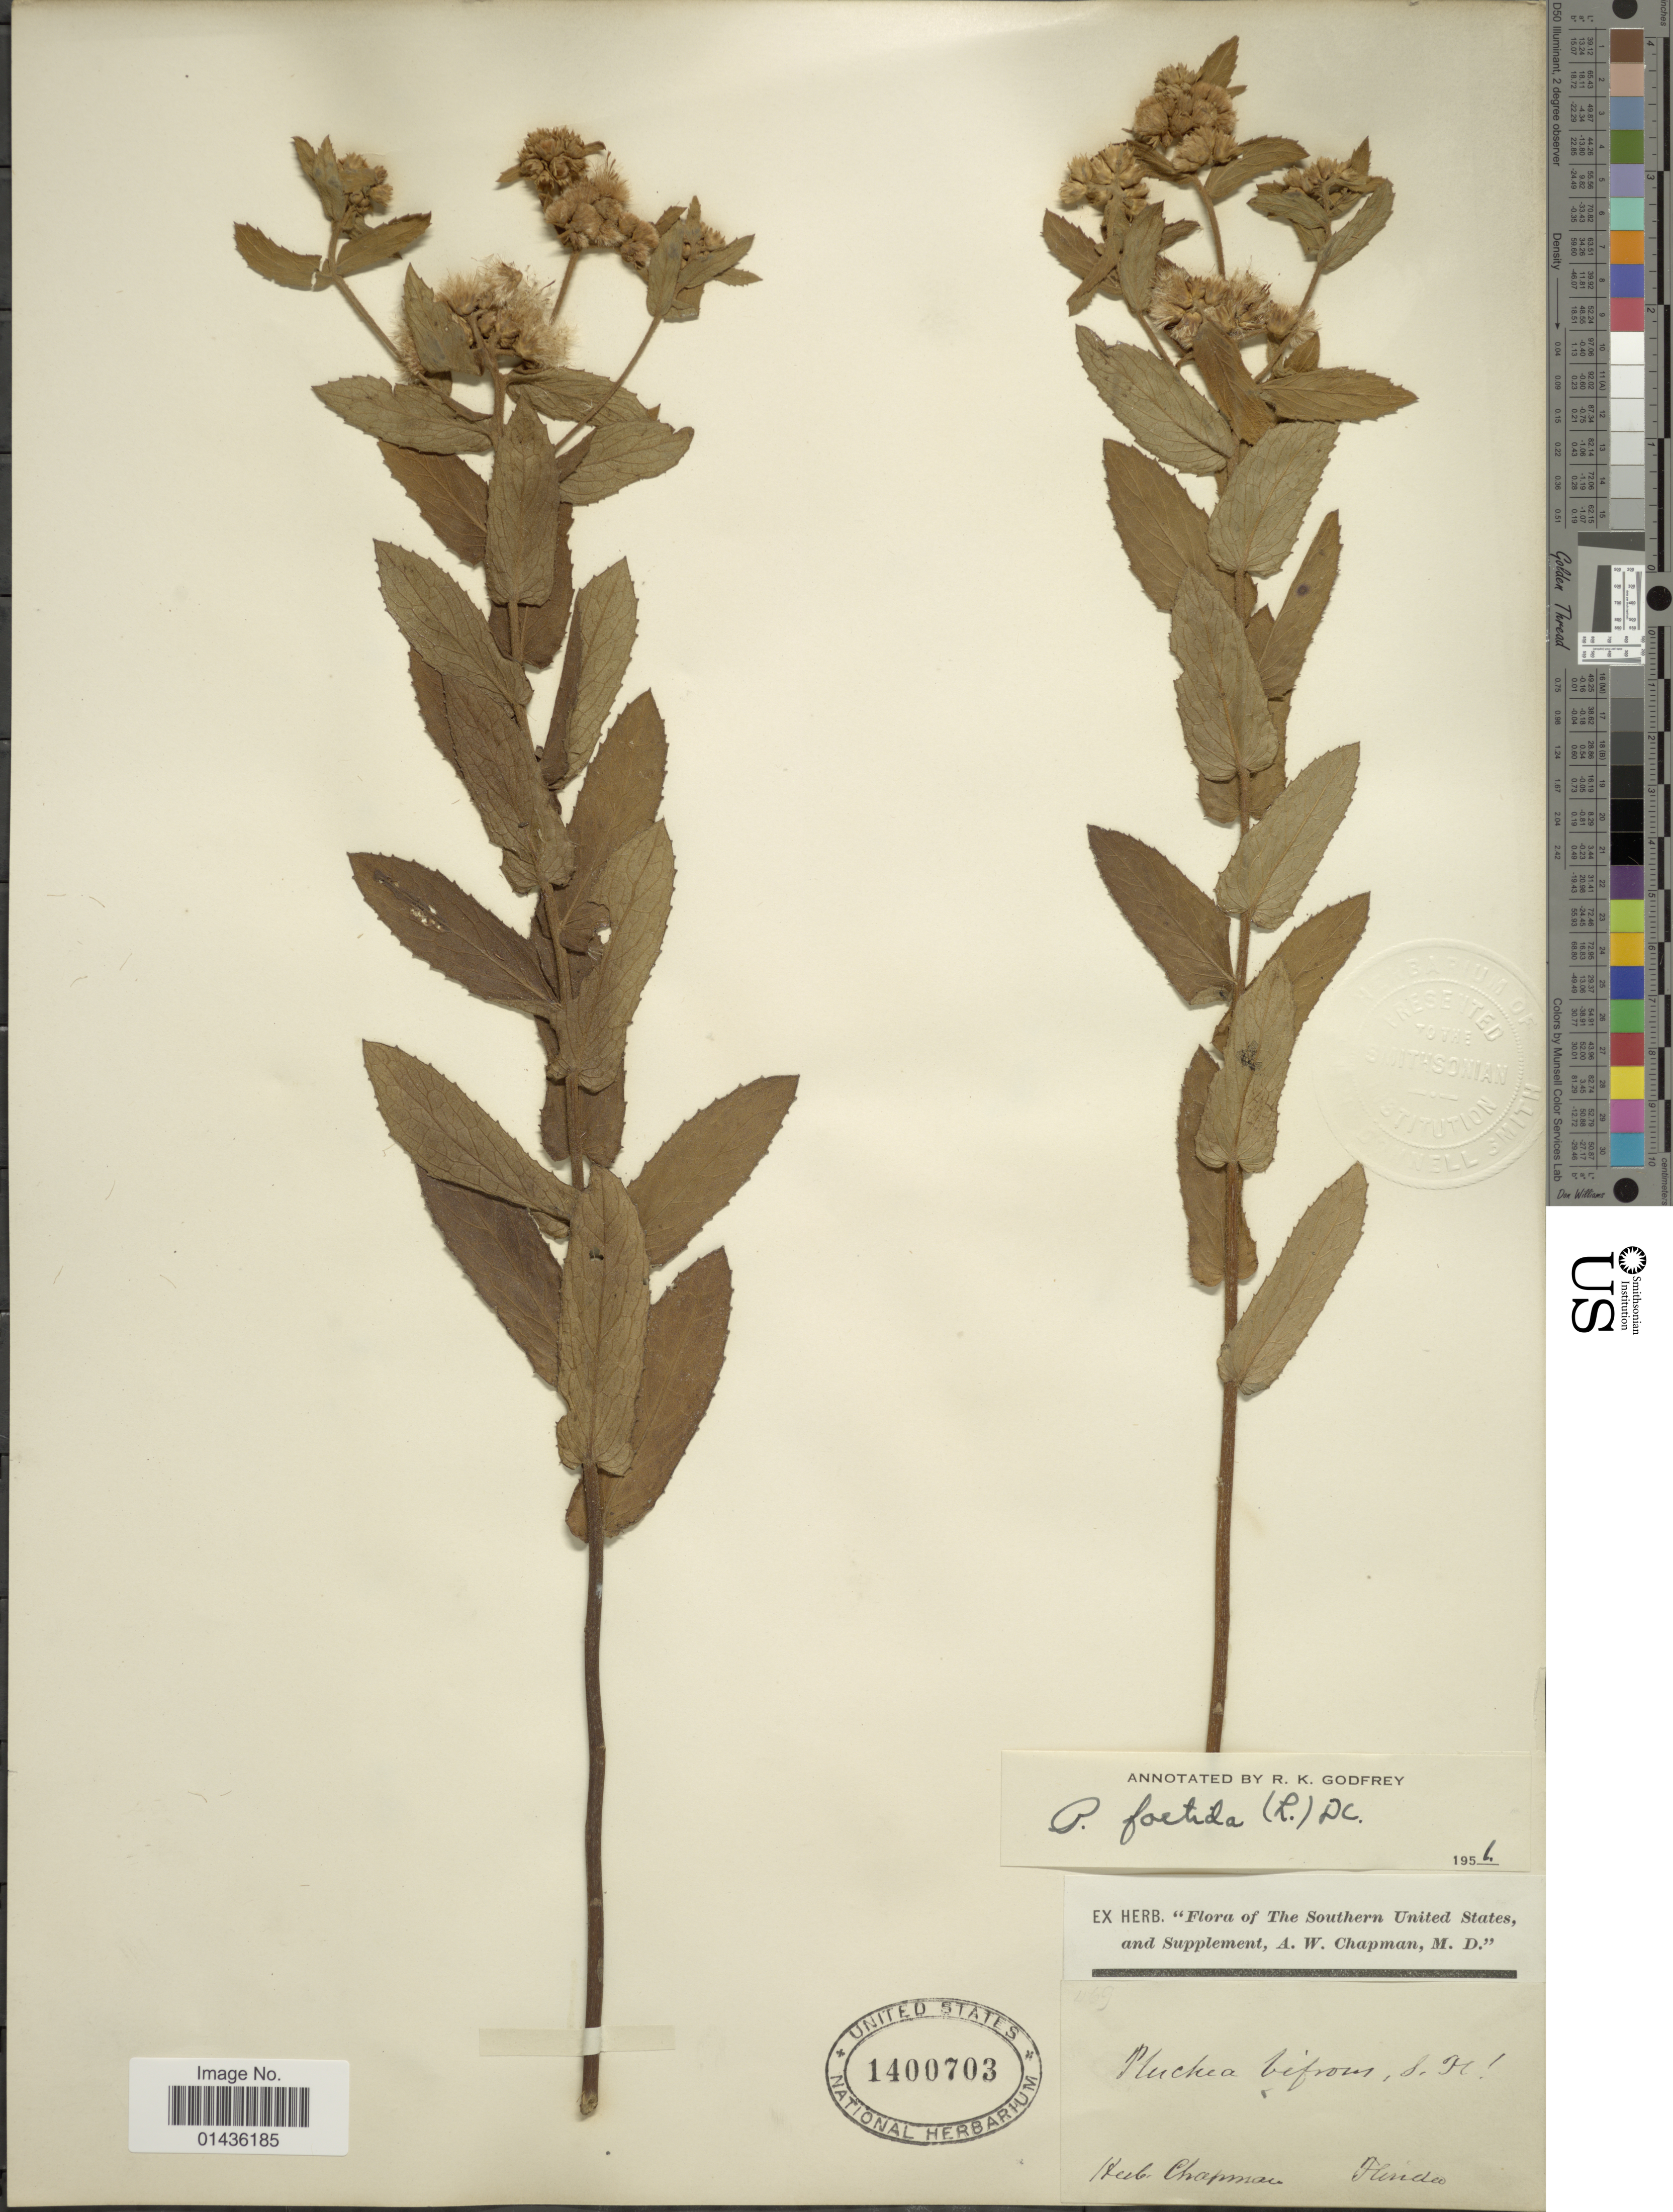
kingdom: Plantae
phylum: Tracheophyta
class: Magnoliopsida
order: Asterales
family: Asteraceae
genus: Pluchea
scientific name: Pluchea foetida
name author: (L.) DC.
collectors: ex herb. A.W. Chapman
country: United States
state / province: Florida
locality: Southern United States, and Supplement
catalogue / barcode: US 1400703